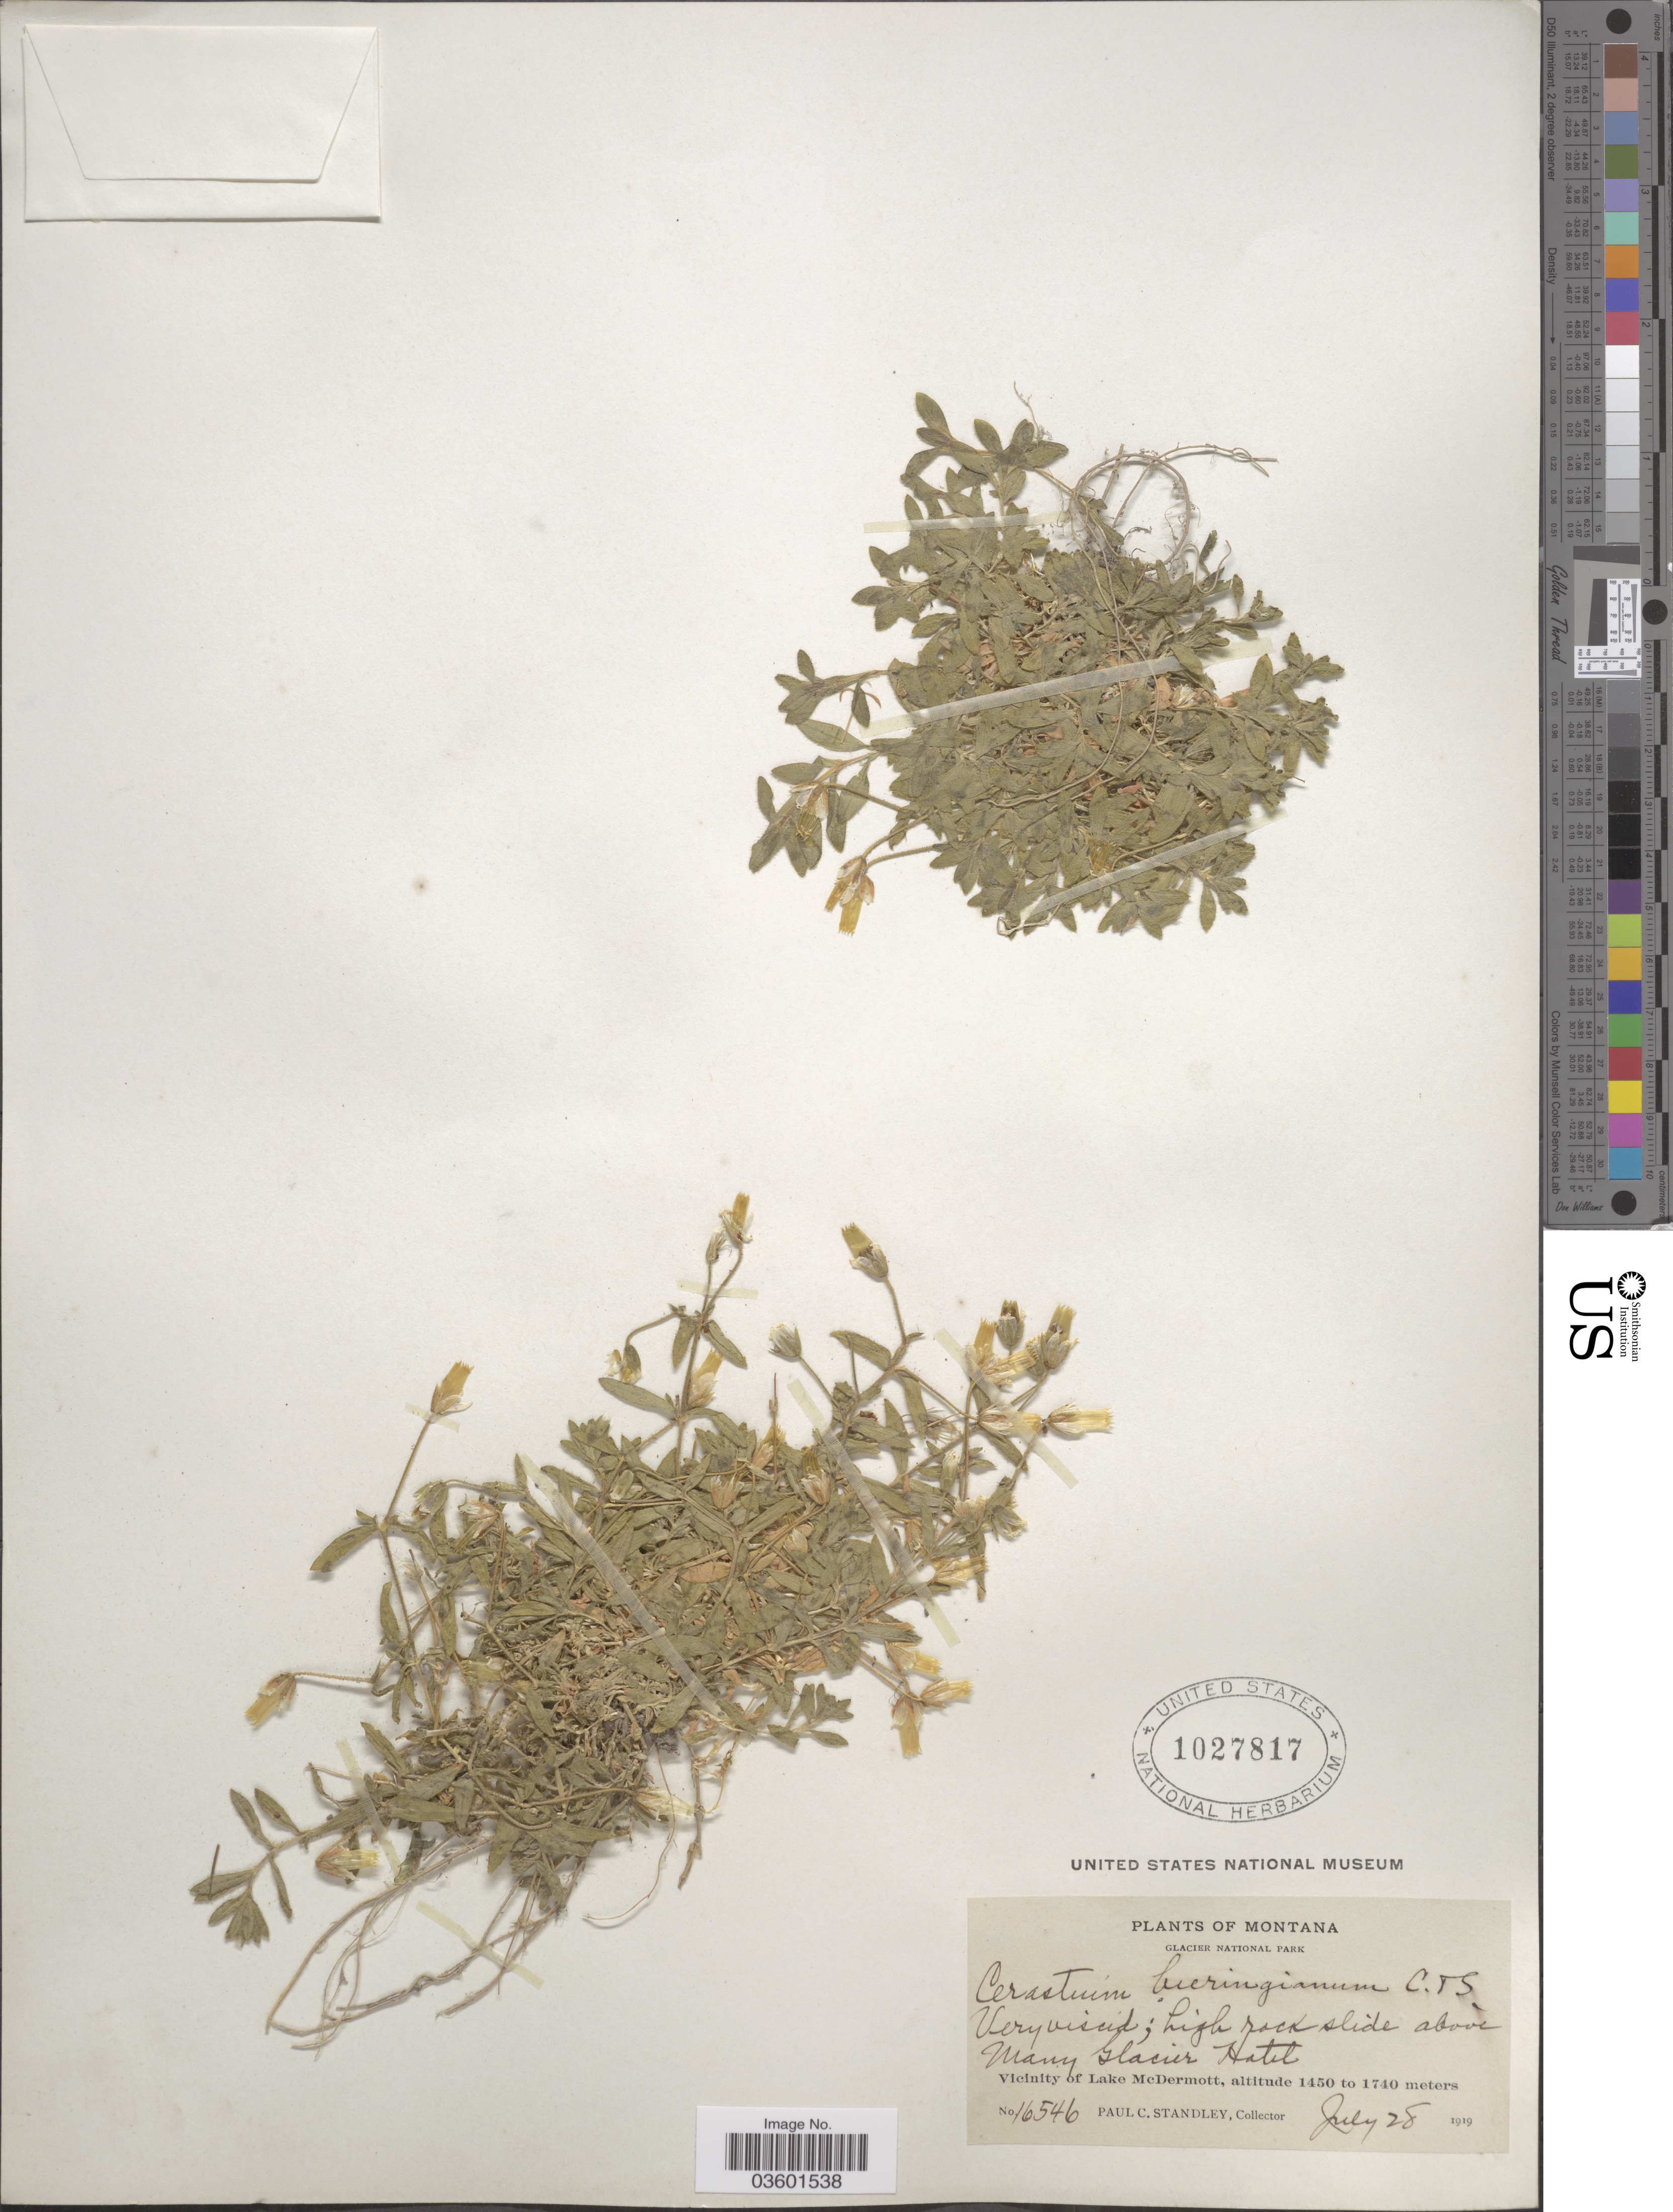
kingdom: Plantae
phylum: Tracheophyta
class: Magnoliopsida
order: Caryophyllales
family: Caryophyllaceae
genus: Cerastium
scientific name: Cerastium beeringianum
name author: Cham. & Schltdl.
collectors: P. C. Standley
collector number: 16546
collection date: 1919-07-28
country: United States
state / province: Montana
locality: Glacier National Park. Above Many Glacier Hotel. Vicinity of Lake McDermott.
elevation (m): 1450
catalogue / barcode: US 1027817